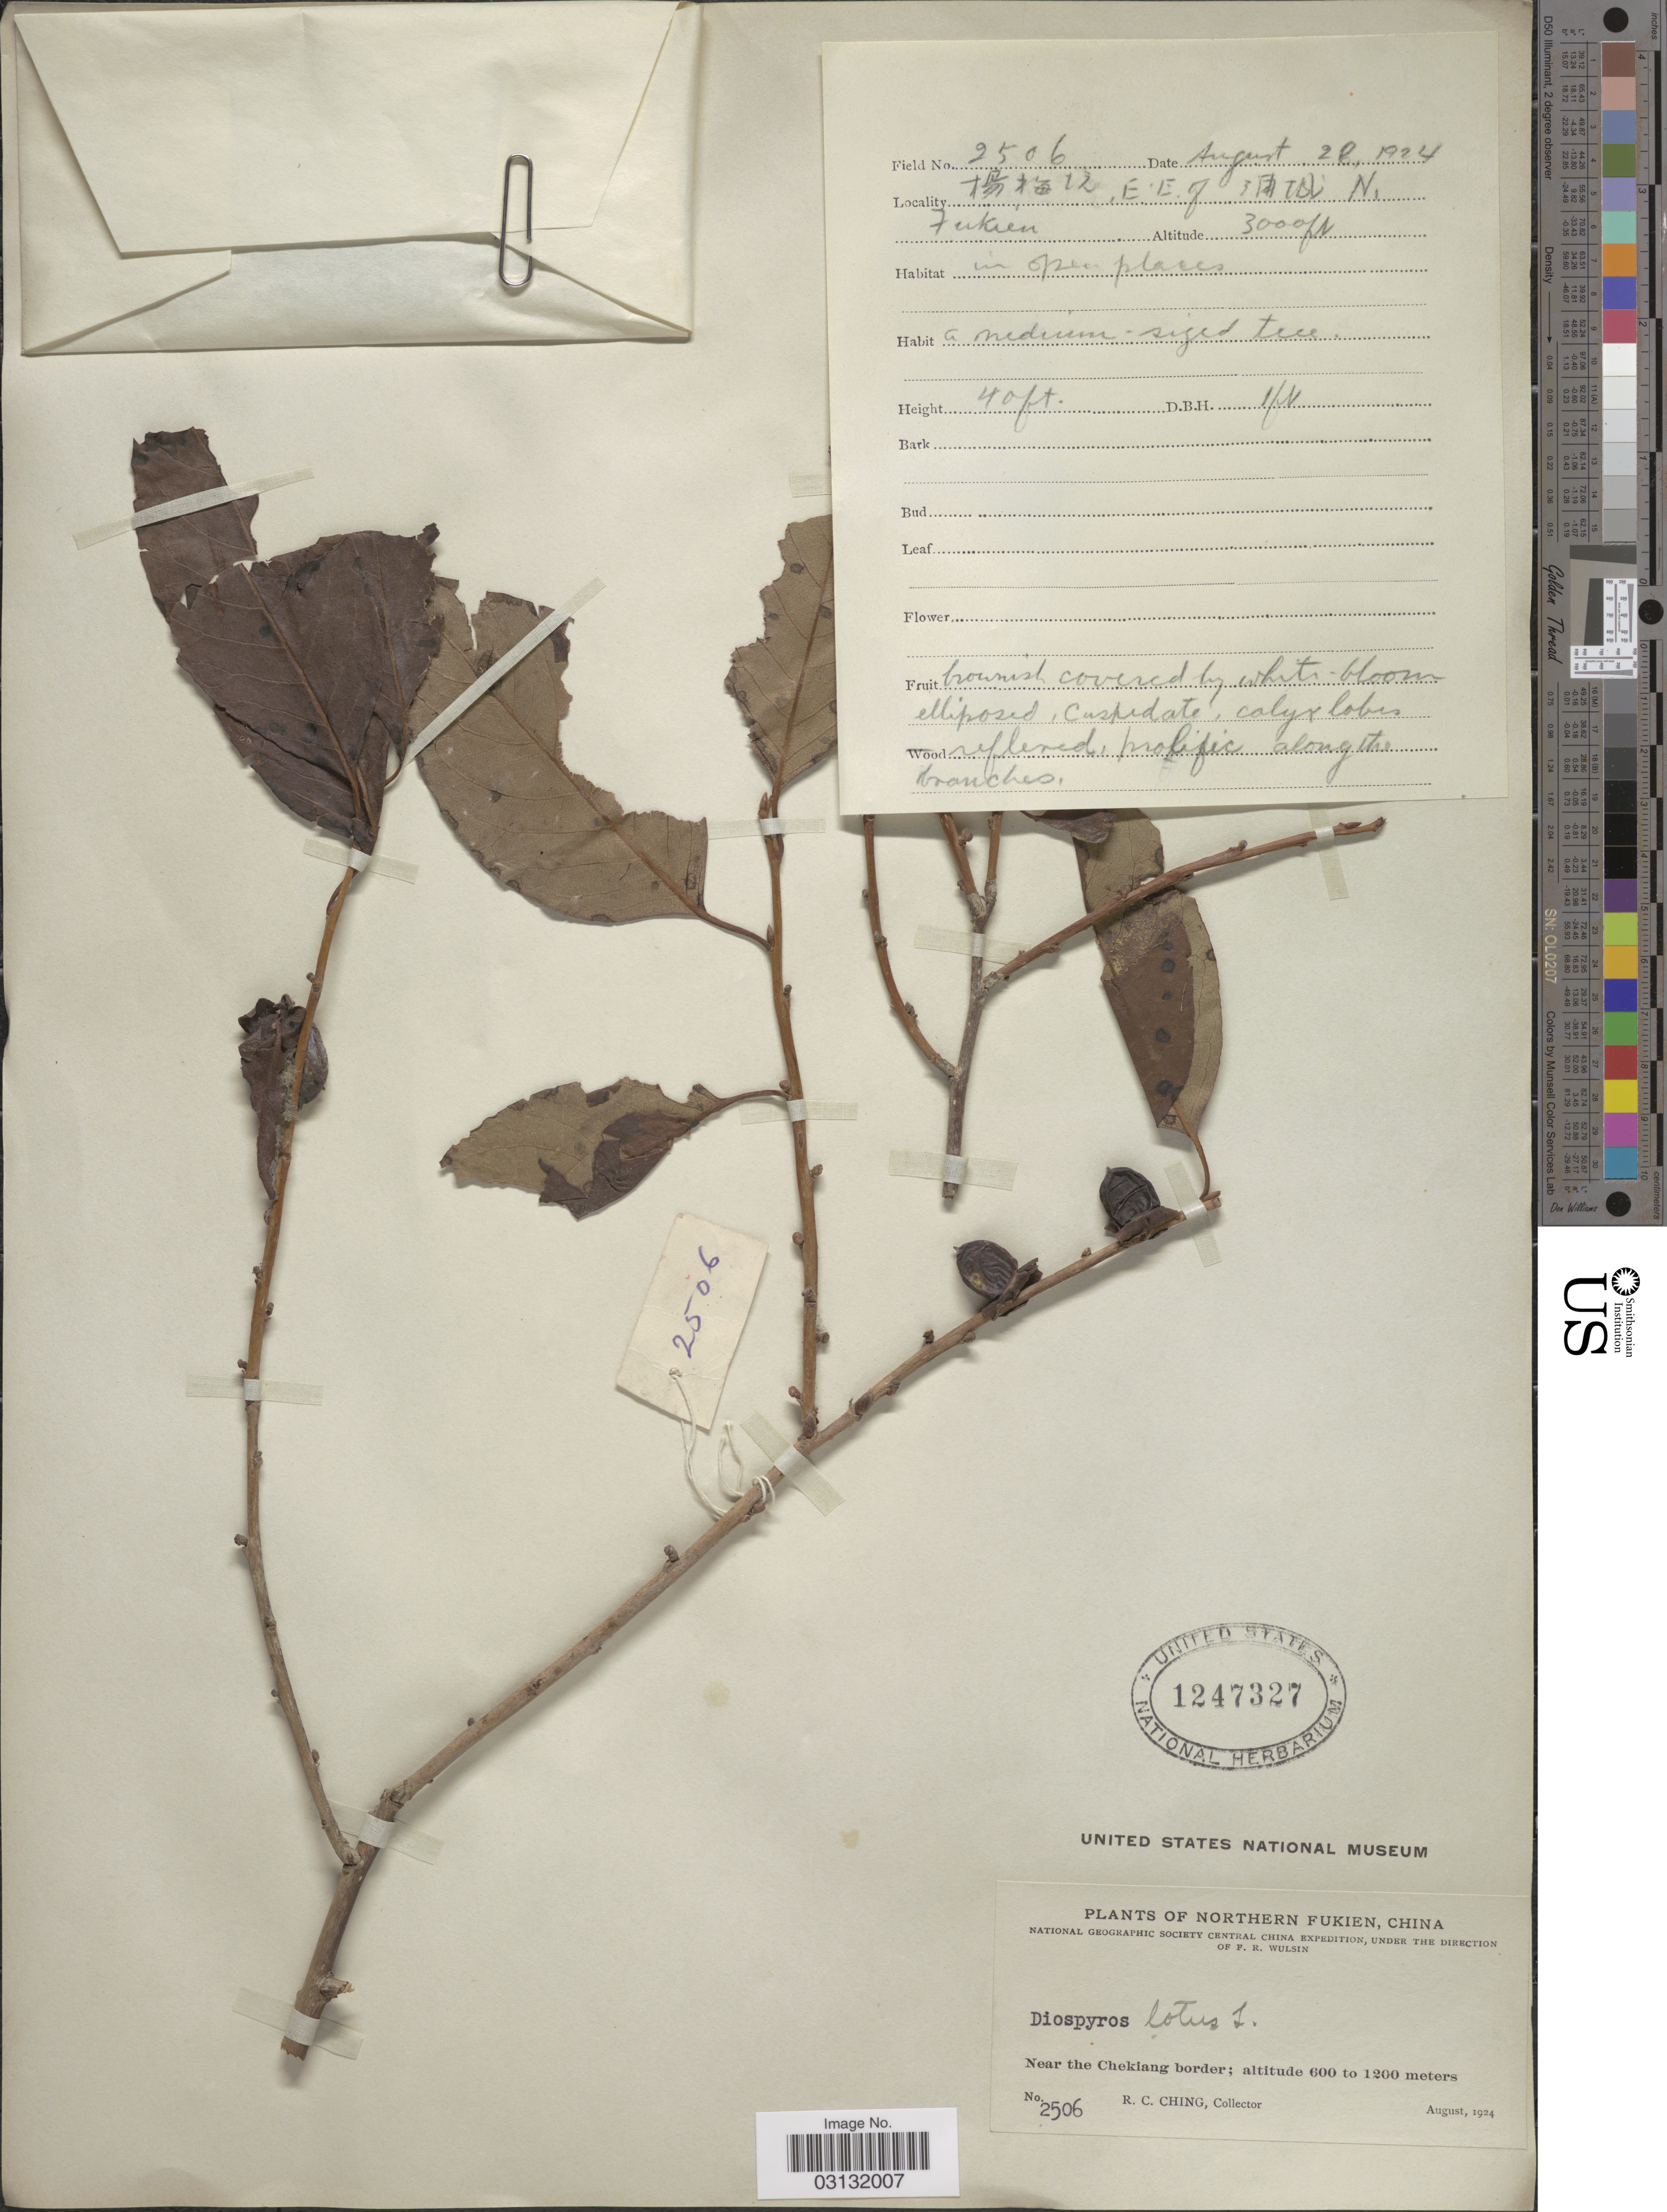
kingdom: Plantae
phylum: Tracheophyta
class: Magnoliopsida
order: Ericales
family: Ebenaceae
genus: Diospyros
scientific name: Diospyros lotus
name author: L.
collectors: R. C. Ching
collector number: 2506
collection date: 1924-08-20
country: China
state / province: Fujian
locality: Near the Chongqing border.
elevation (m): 914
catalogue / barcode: US 1247327